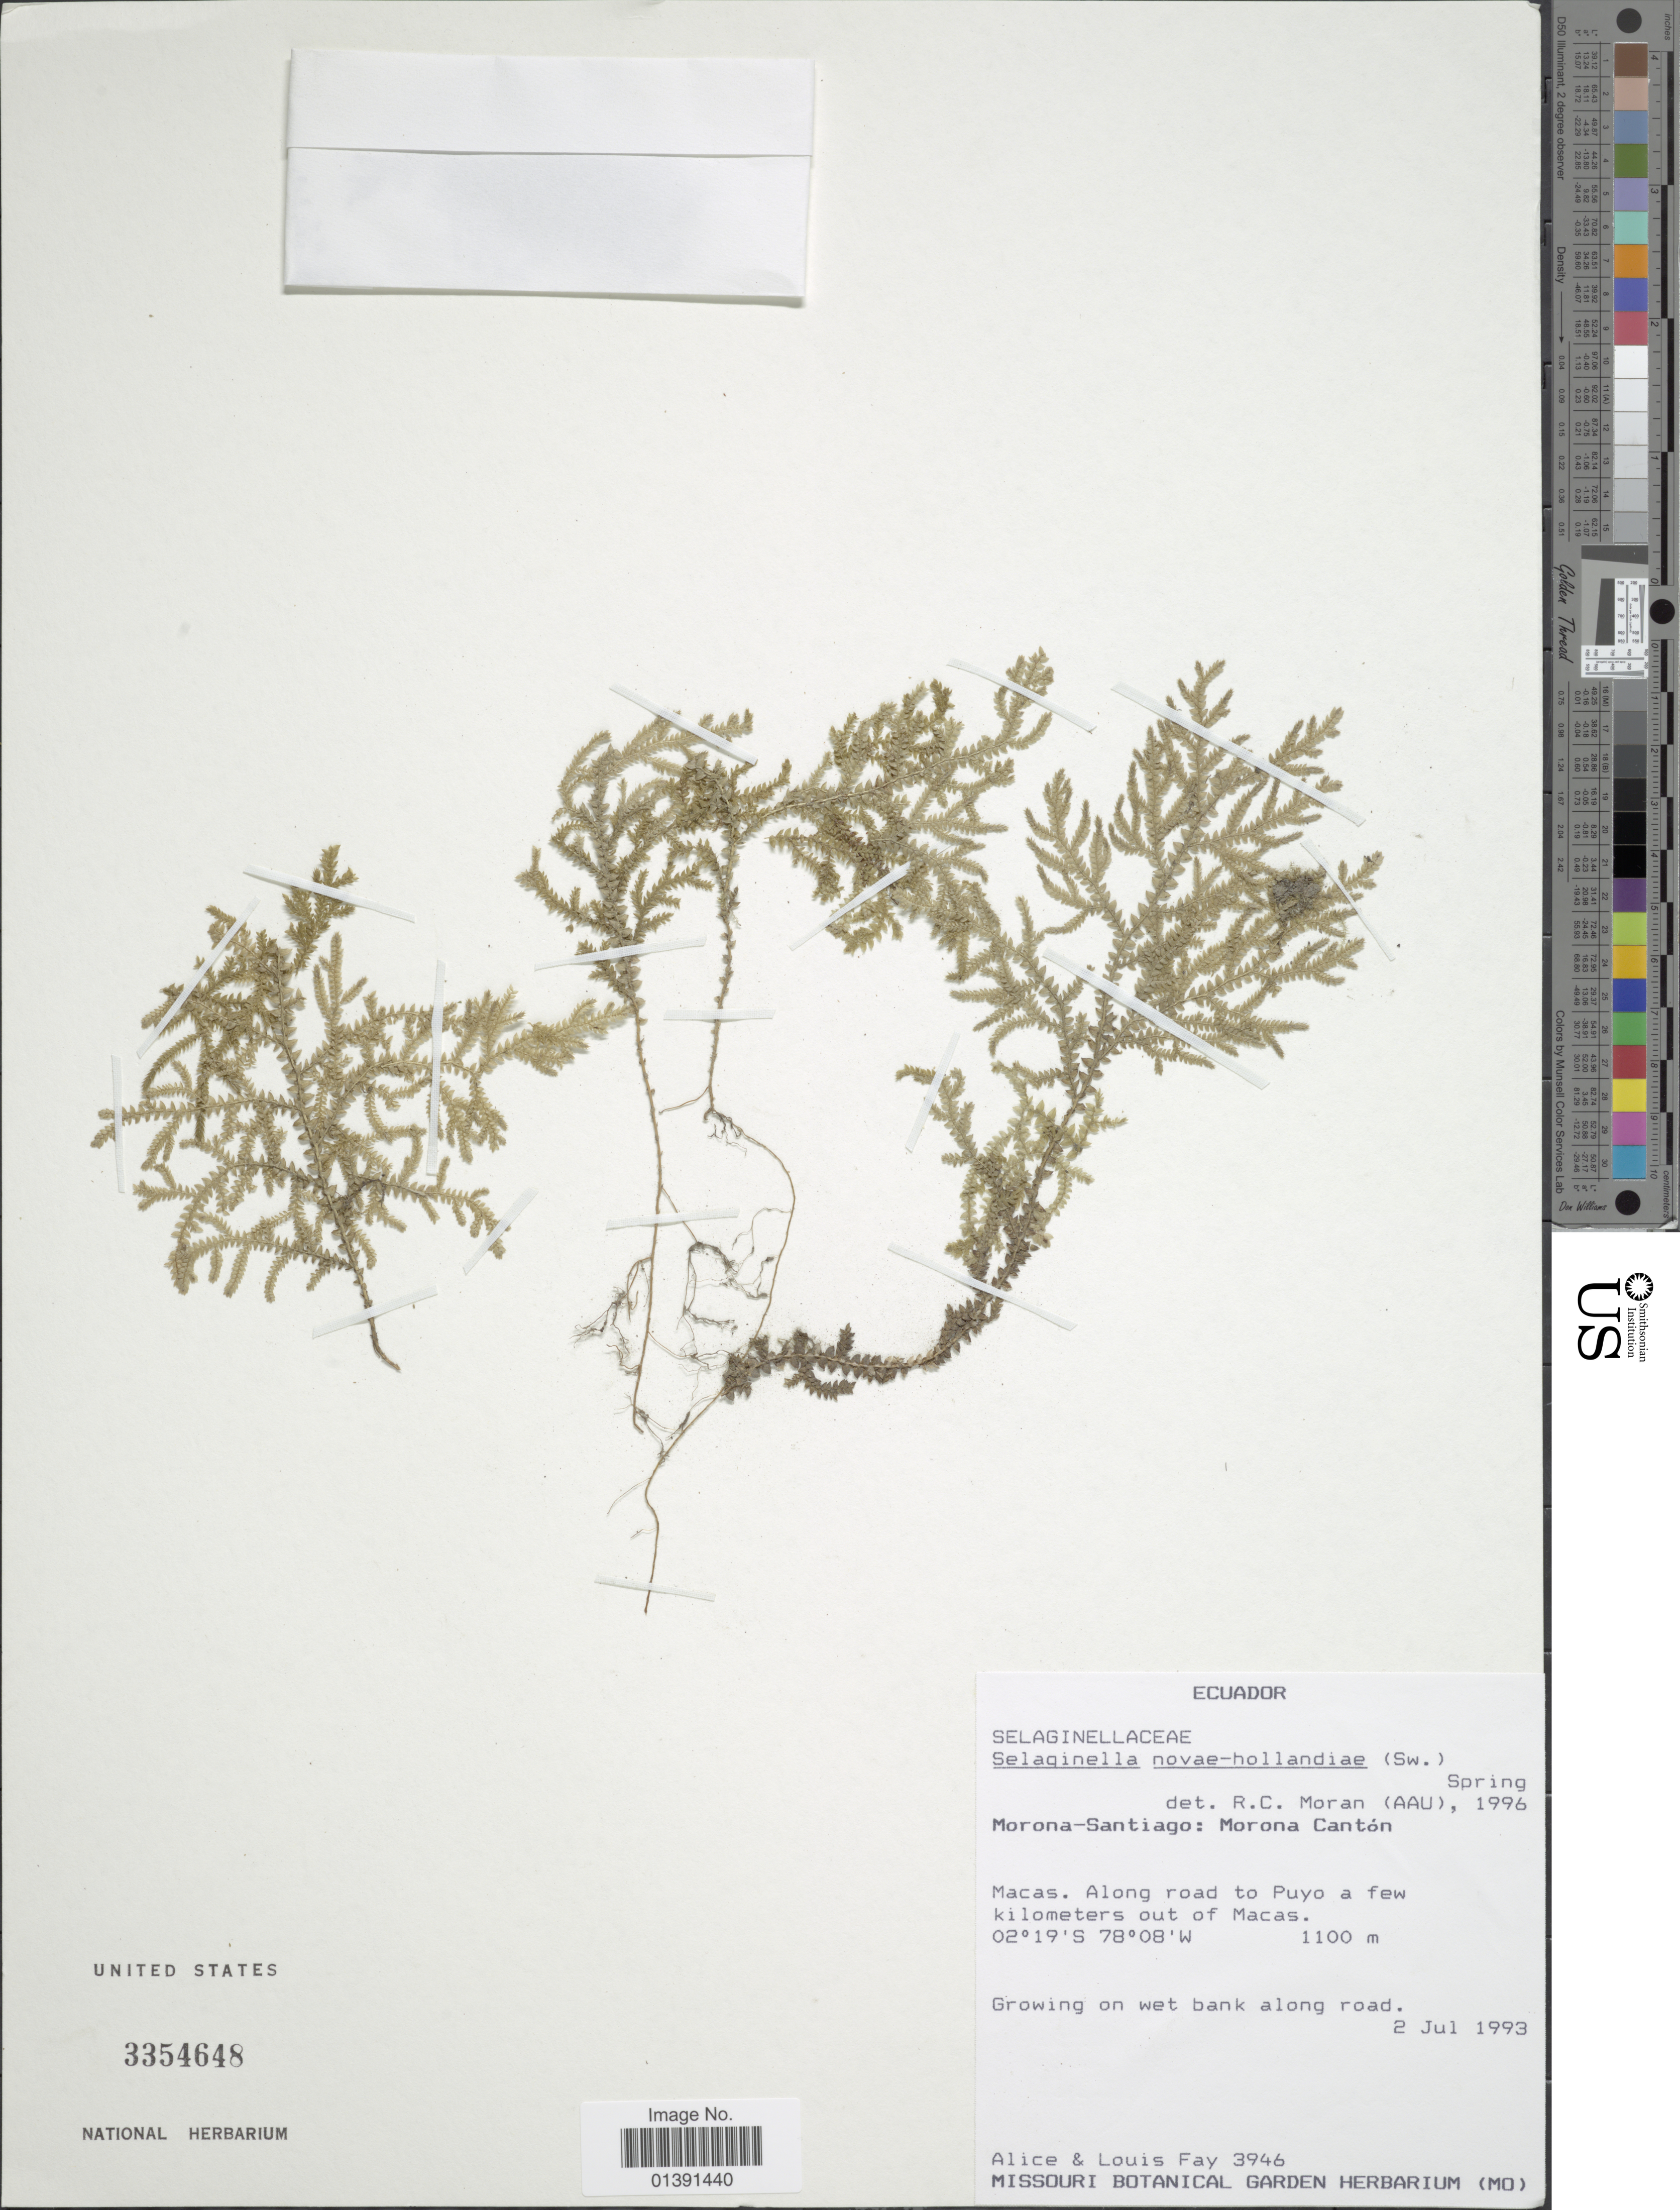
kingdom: Plantae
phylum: Tracheophyta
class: Lycopodiopsida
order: Selaginellales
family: Selaginellaceae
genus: Selaginella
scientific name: Selaginella novae-hollandiae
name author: (Sw.) Spring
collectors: A. Fay & L. Fay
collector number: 3946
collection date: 1993-07-02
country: Ecuador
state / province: Morona-Santiago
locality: Morona Cantón. Macas, along road to Puyo a few kilometers out of Macas.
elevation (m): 1100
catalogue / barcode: US 3354648